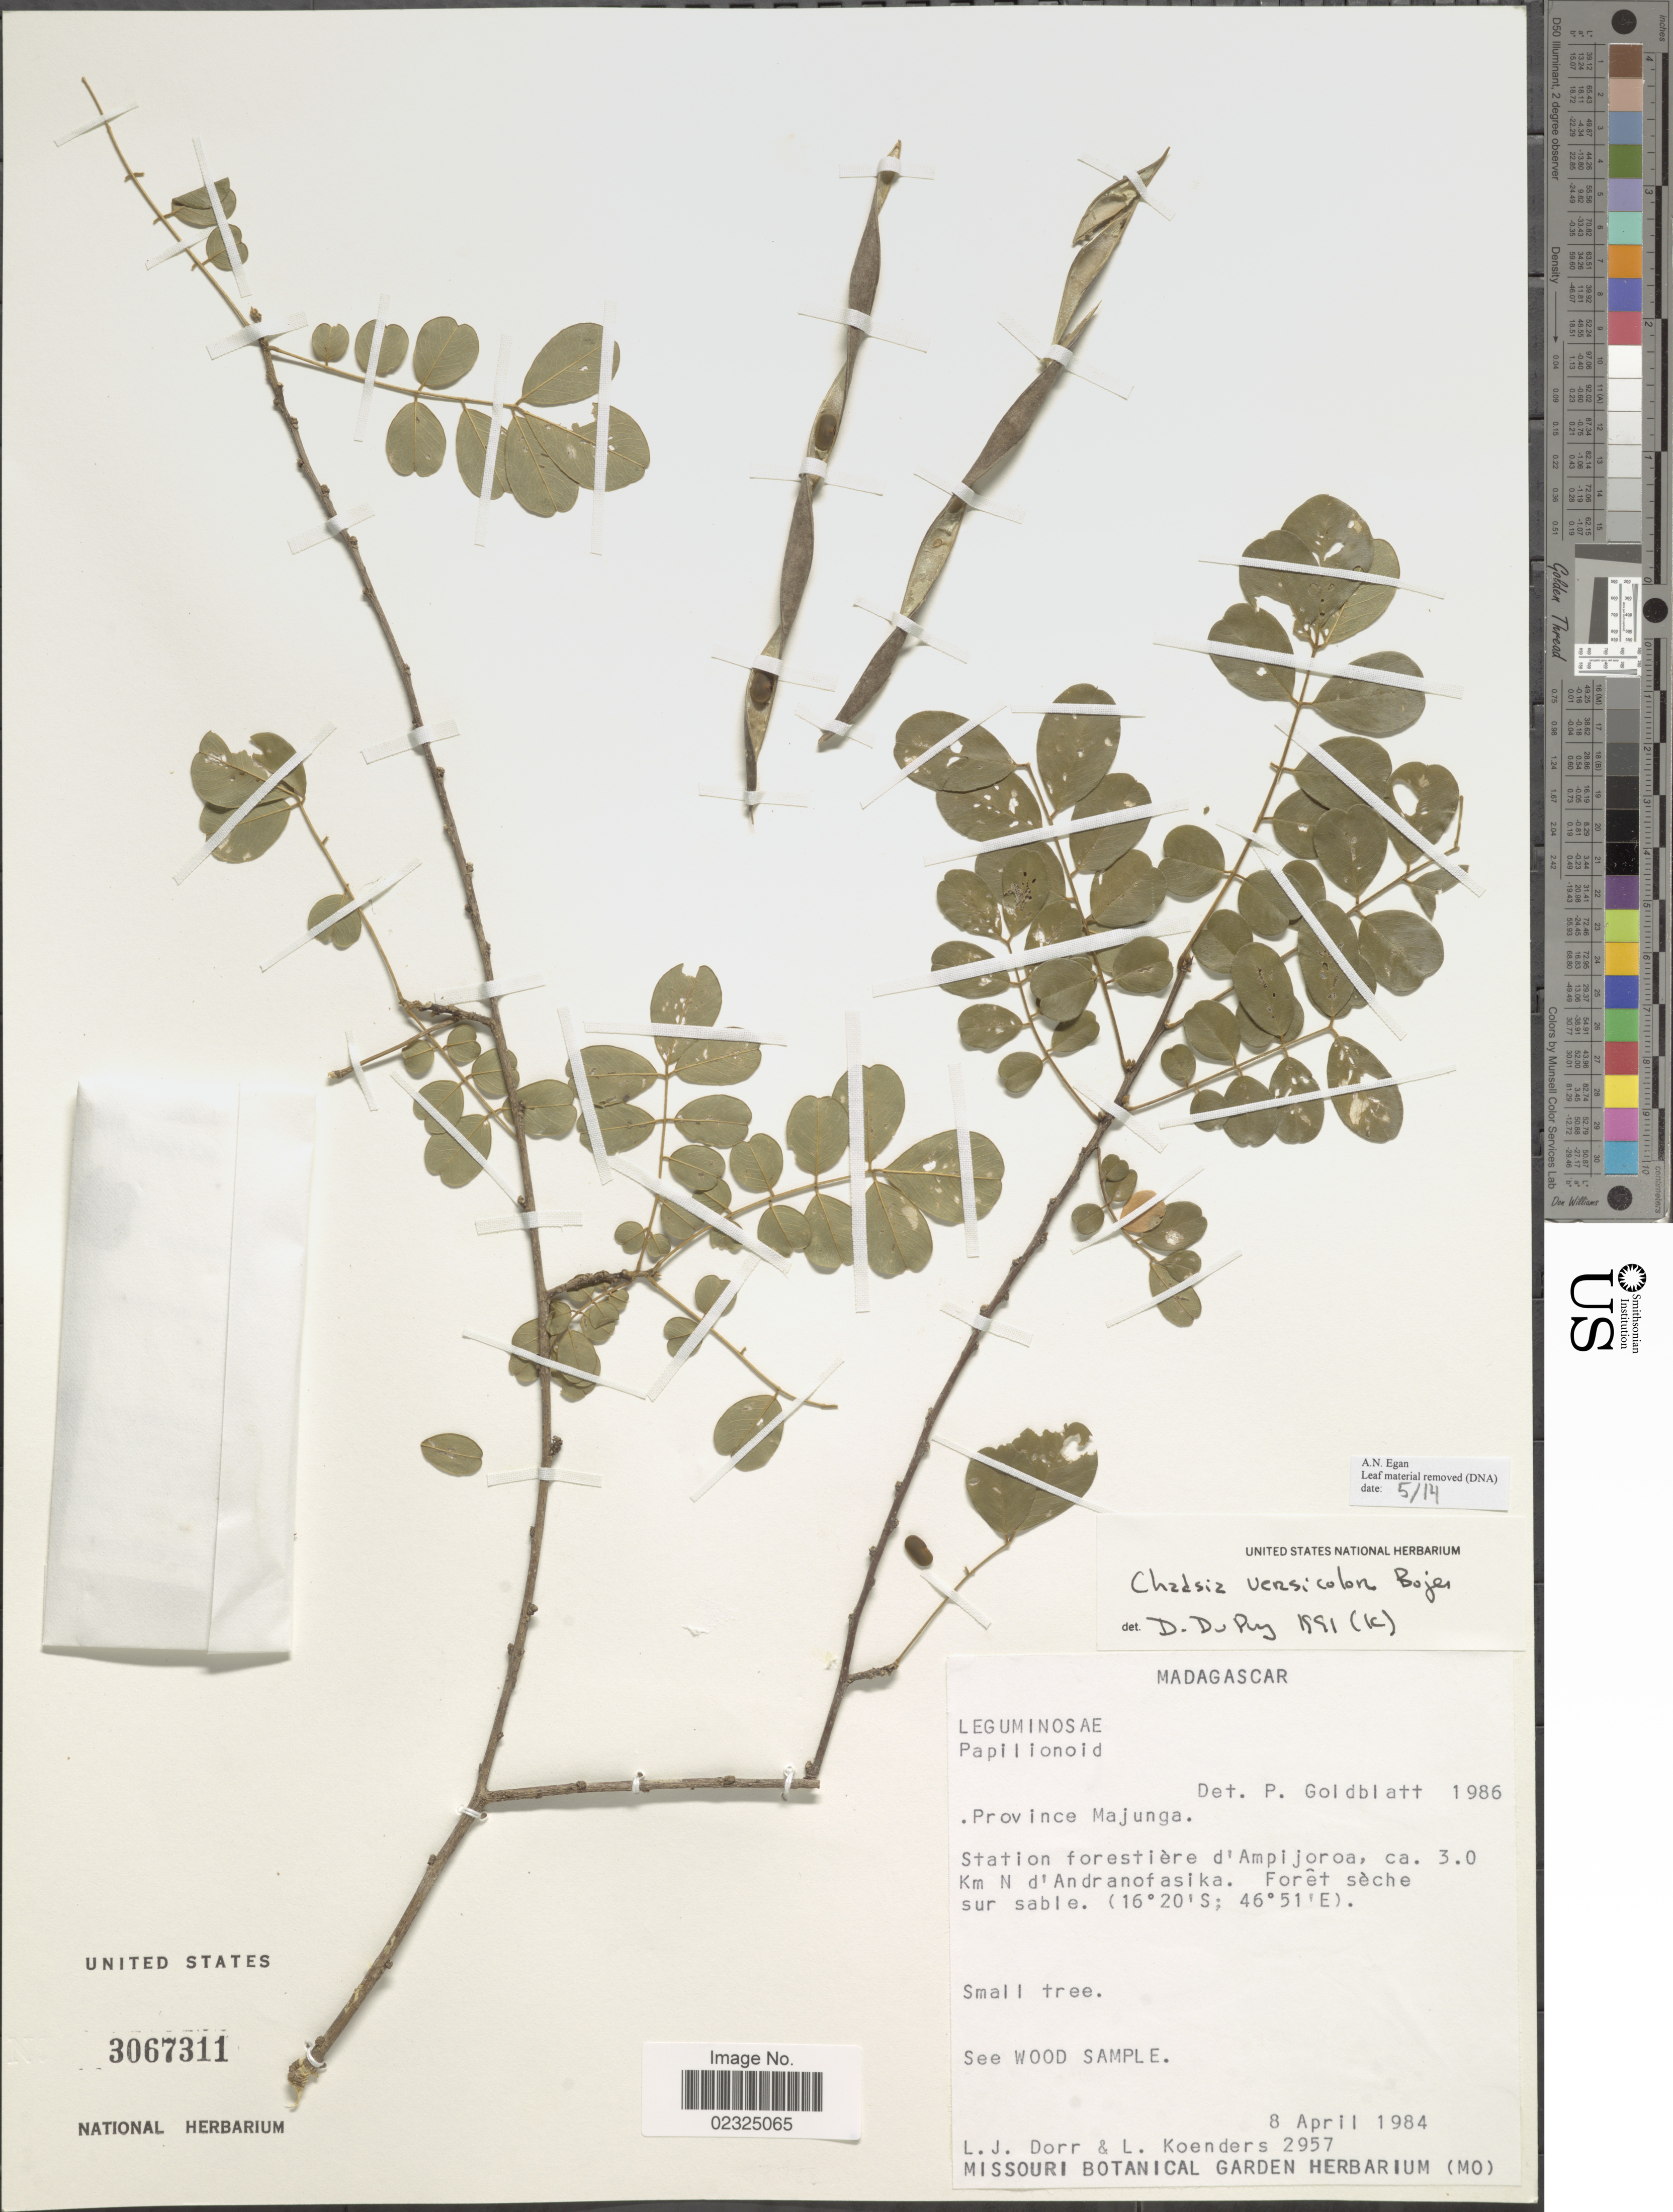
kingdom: Plantae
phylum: Tracheophyta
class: Magnoliopsida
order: Fabales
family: Fabaceae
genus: Chadsia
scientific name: Chadsia versicolor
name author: Bojer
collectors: L. J. Dorr & L. Koenders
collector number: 2957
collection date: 1984-04-08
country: Madagascar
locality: Province Majunga, Station forestiere d'Ampijoroa, ca. 3.0 Km N d'Andranofasika.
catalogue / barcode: US 3067311